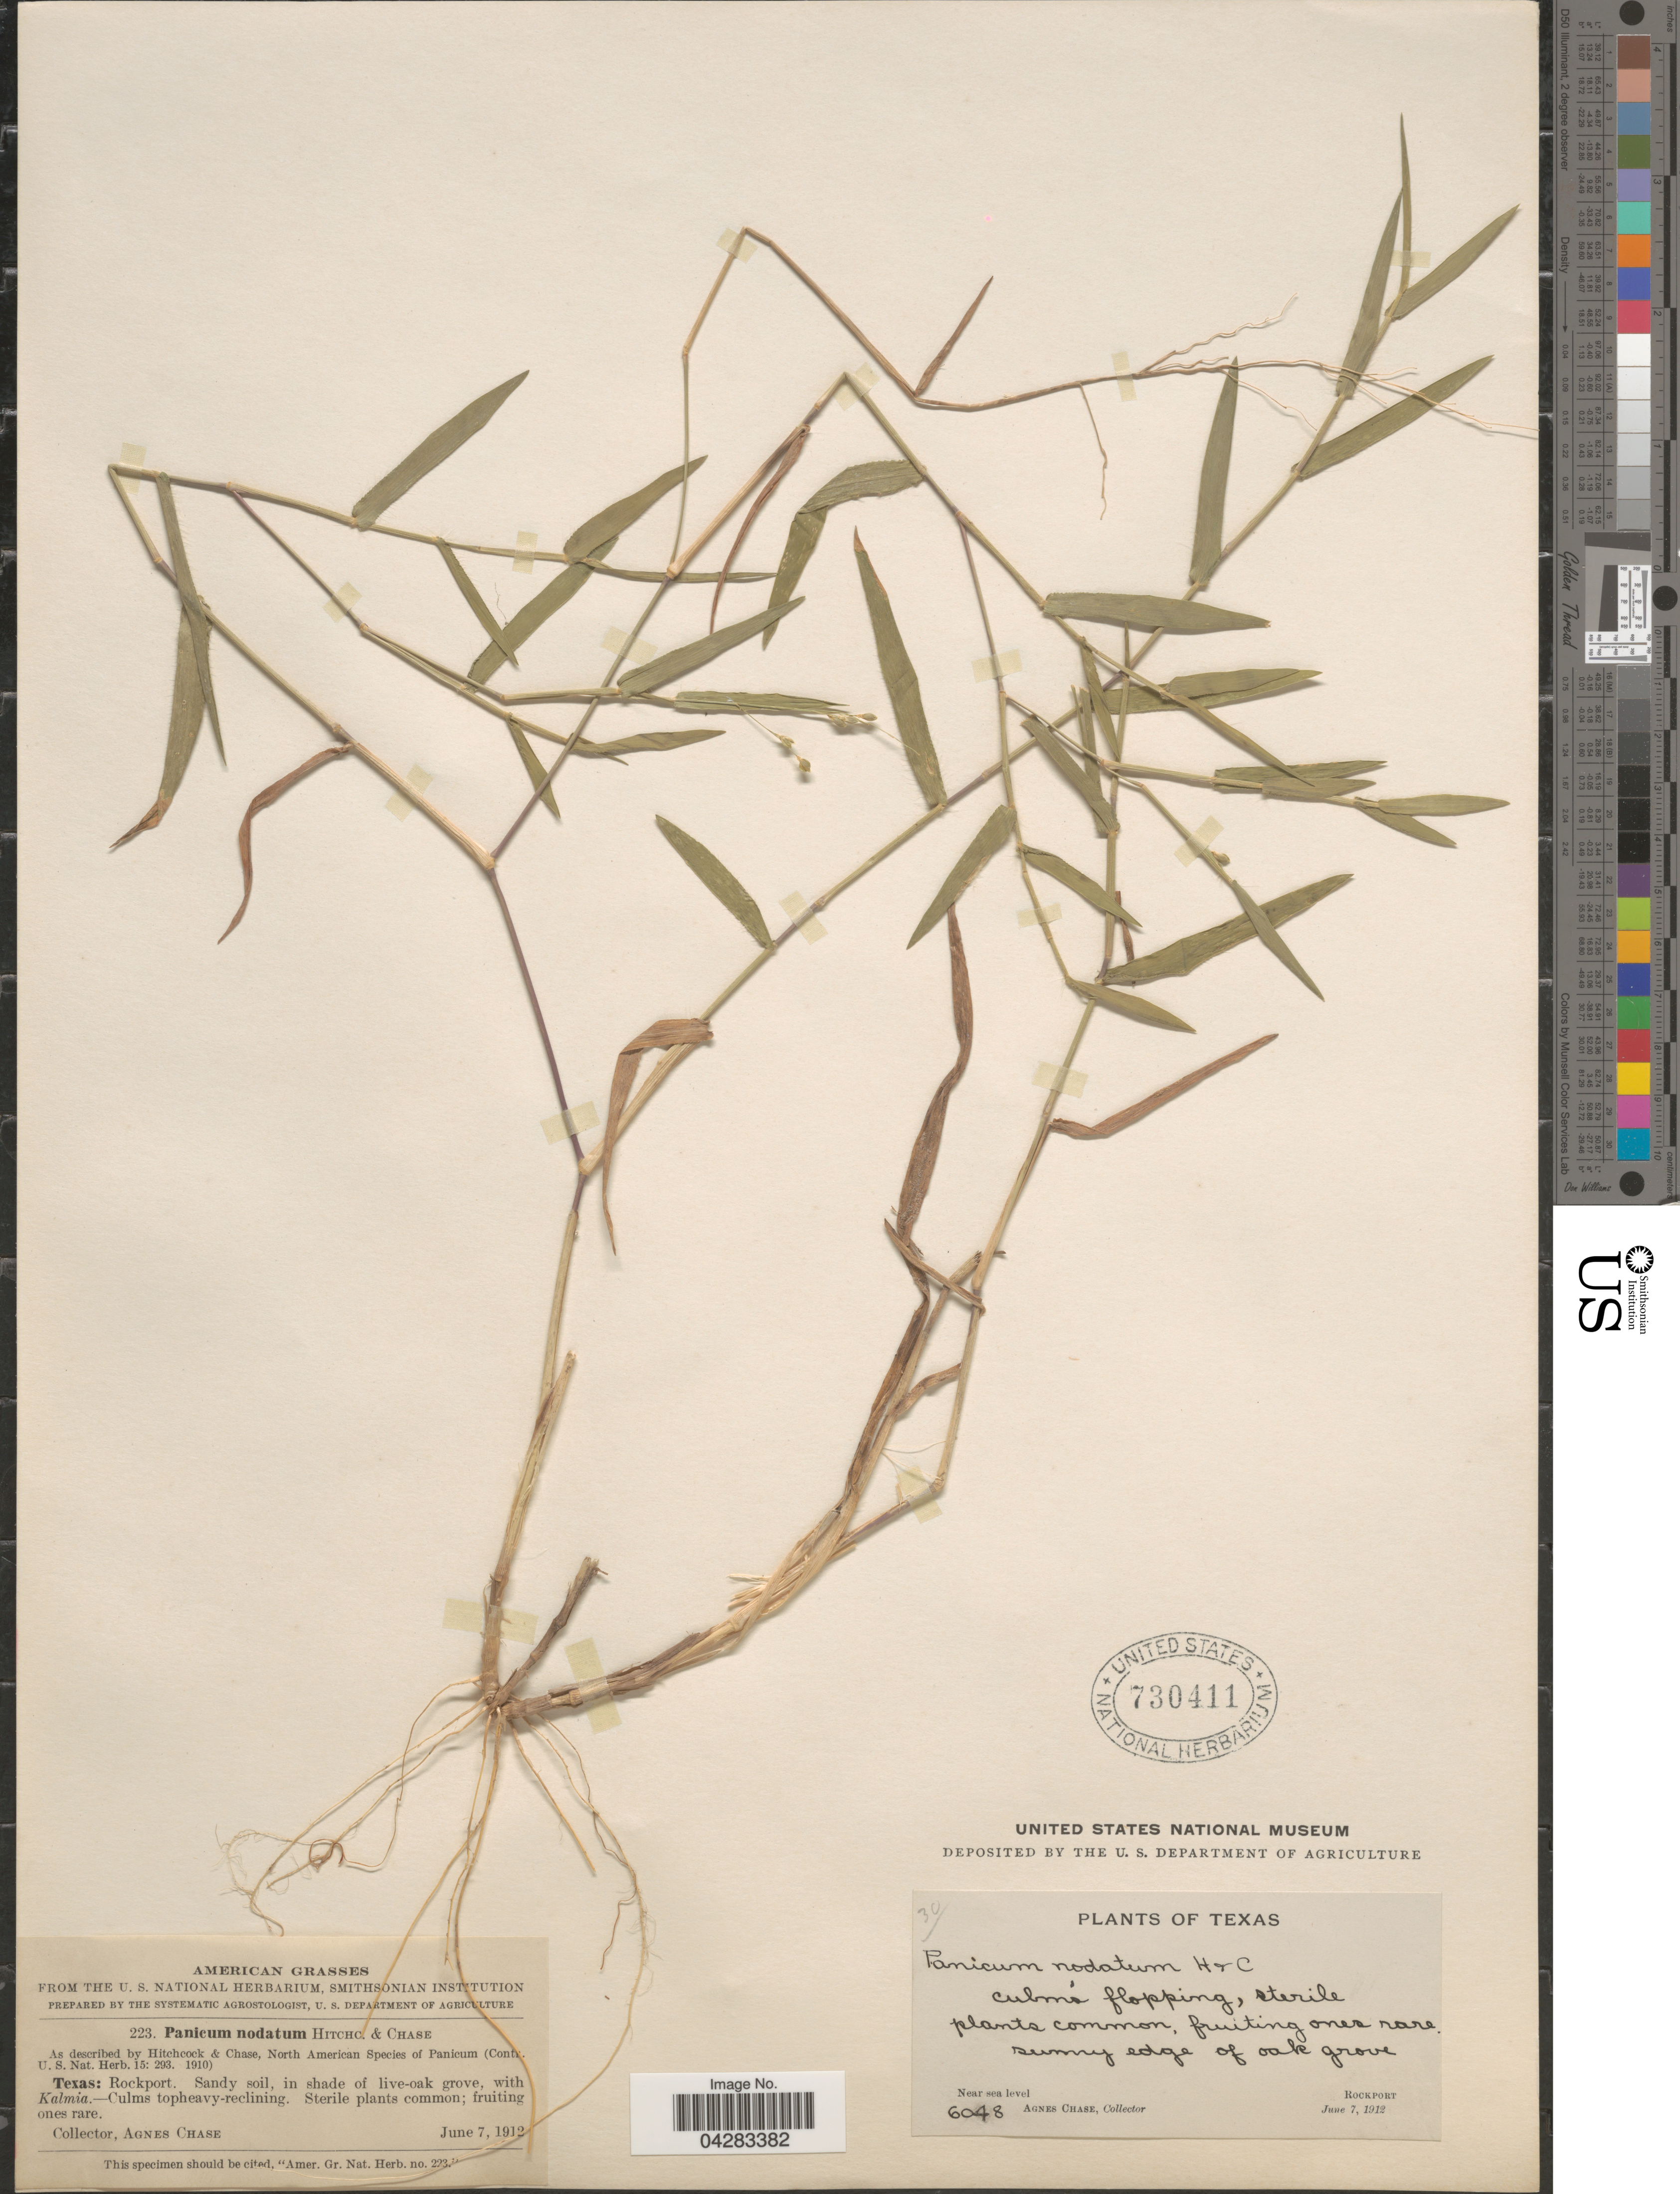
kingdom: Plantae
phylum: Tracheophyta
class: Liliopsida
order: Poales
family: Poaceae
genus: Dichanthelium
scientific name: Dichanthelium nodatum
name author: (Hitchc. & Chase) Gould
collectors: A. Chase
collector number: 223/30/6048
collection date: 1912-06-07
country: United States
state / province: Texas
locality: Sunny edge of oak grove. Rockport.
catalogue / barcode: US 730411